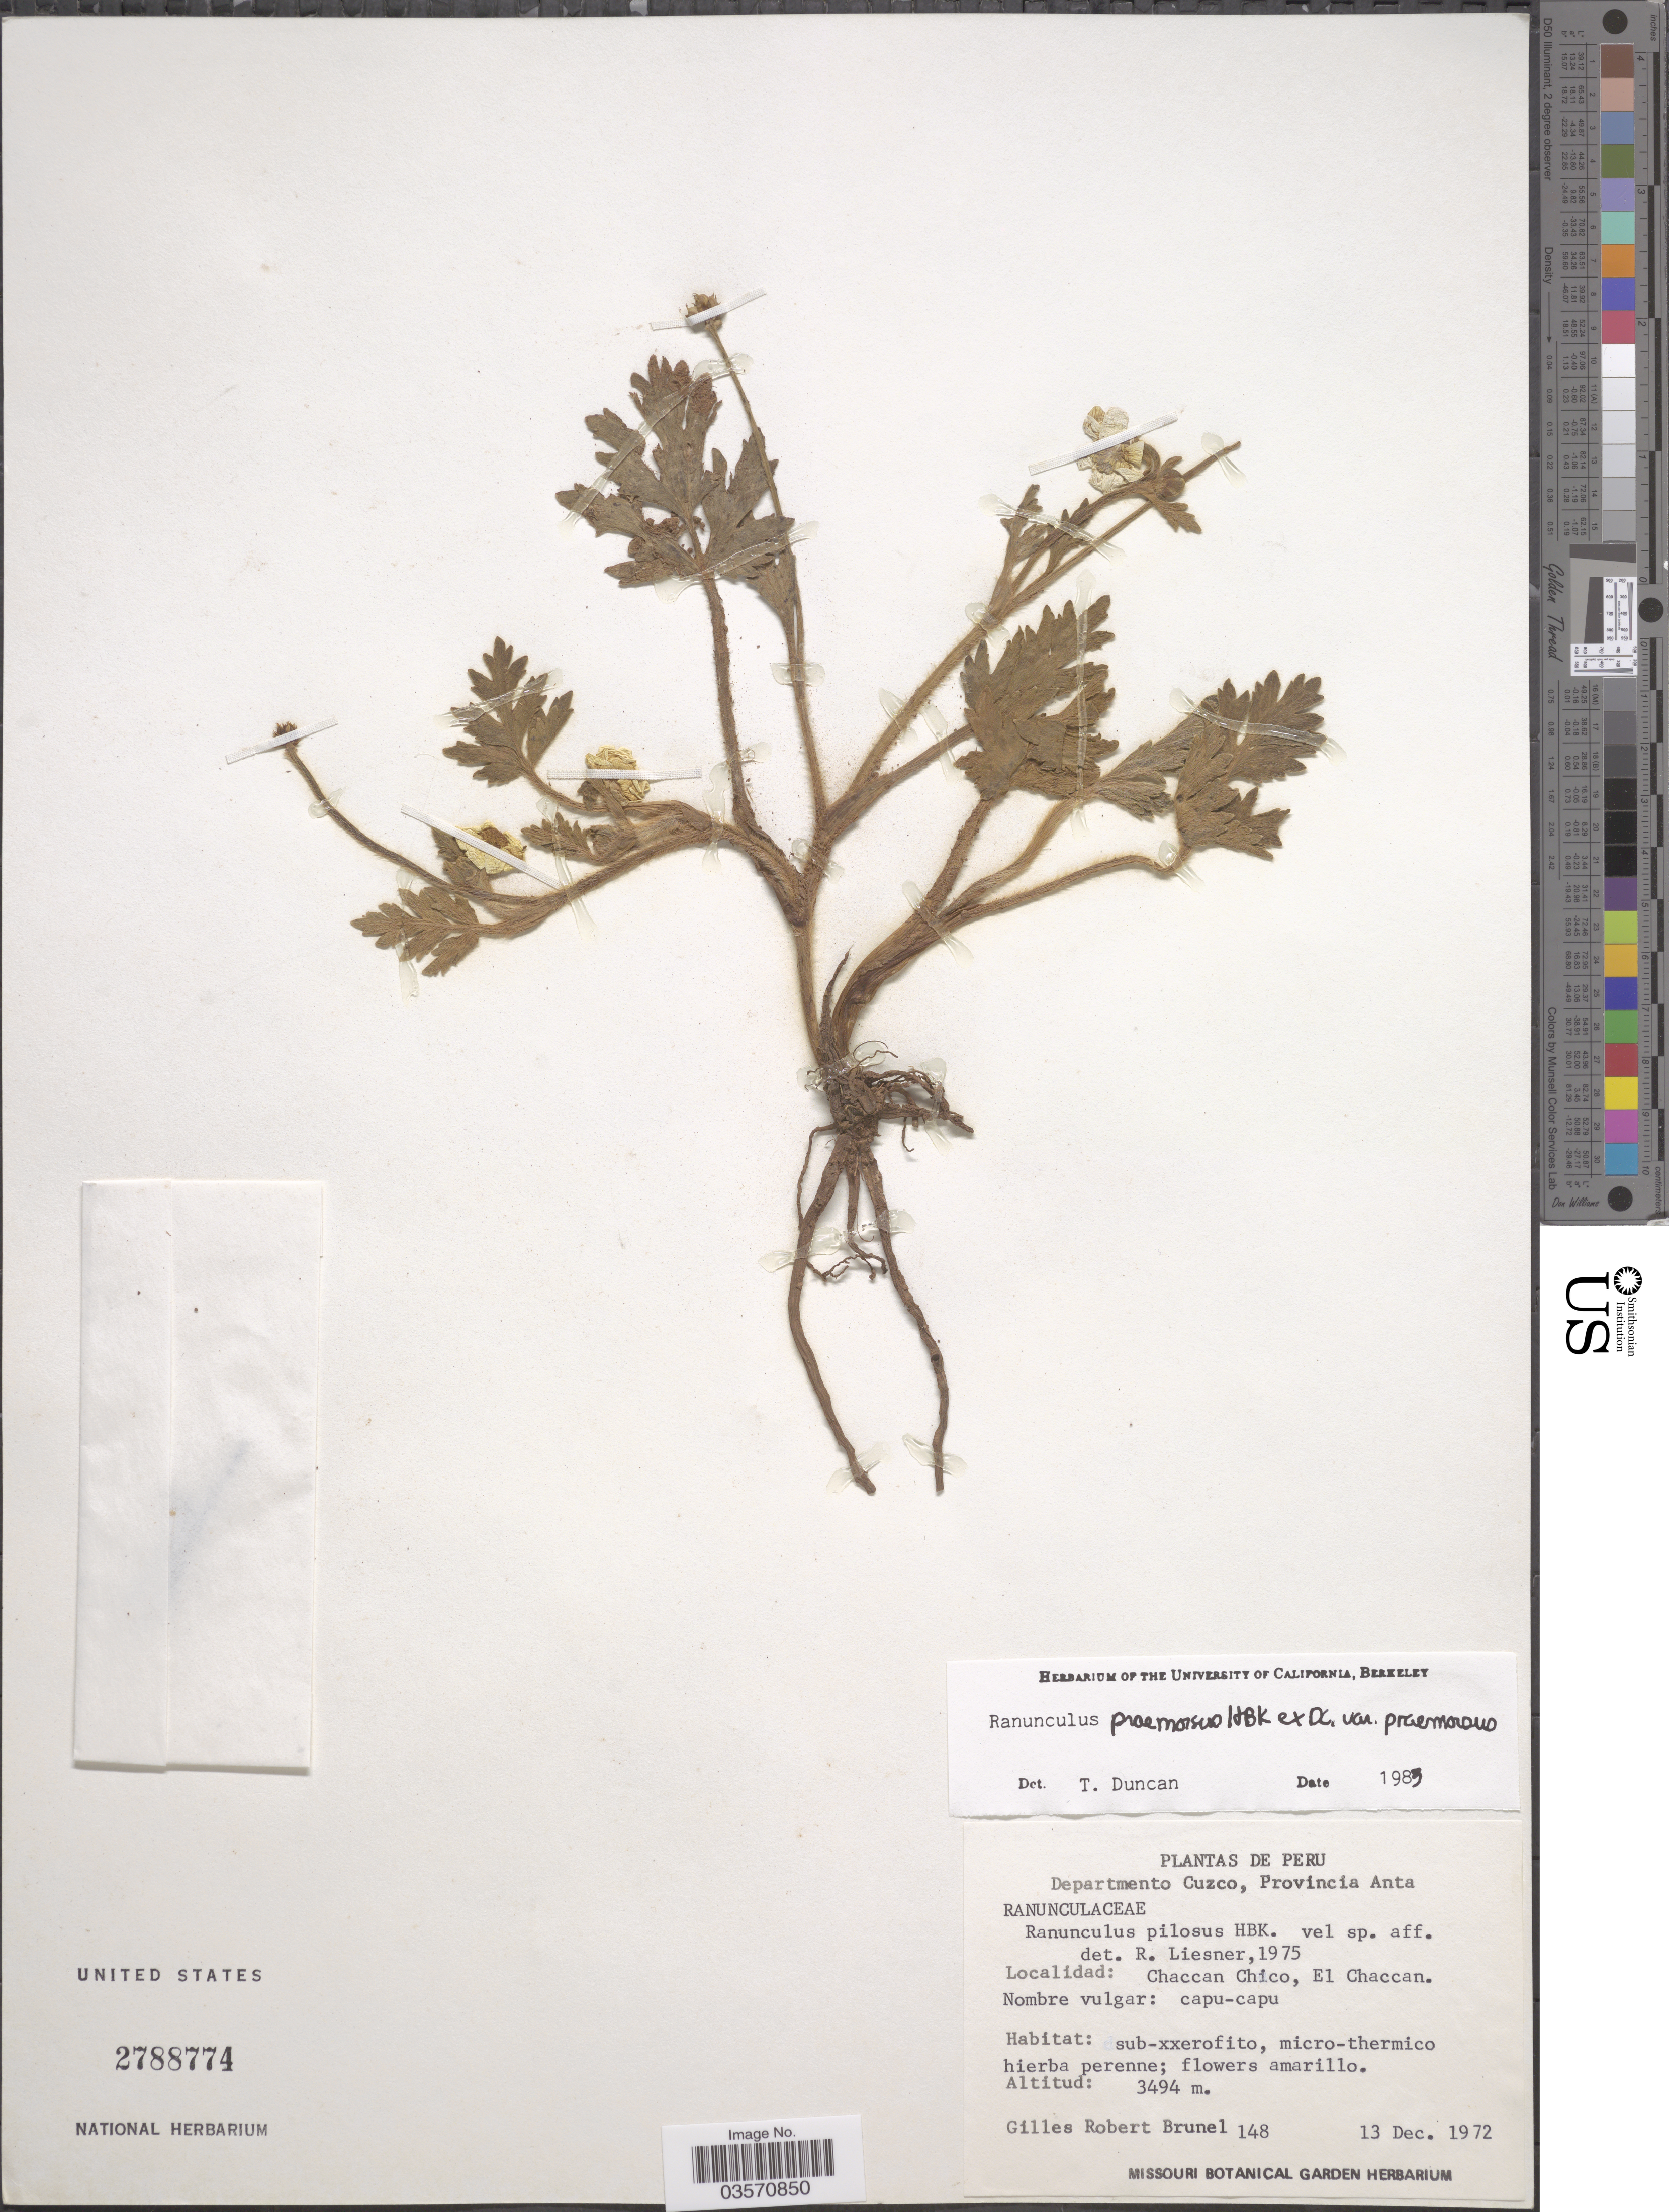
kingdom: Plantae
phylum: Tracheophyta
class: Magnoliopsida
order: Ranunculales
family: Ranunculaceae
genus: Ranunculus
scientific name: Ranunculus praemorsus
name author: Kunth ex DC.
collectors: G. Brunel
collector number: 148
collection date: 1972-12-13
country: Peru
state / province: Cusco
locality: Departmento Cuzco, Provincia Anta. Chaccan Chico, El Chaccan. Nombre vulgar: capu-capu.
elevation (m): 3494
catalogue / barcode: US 2788774